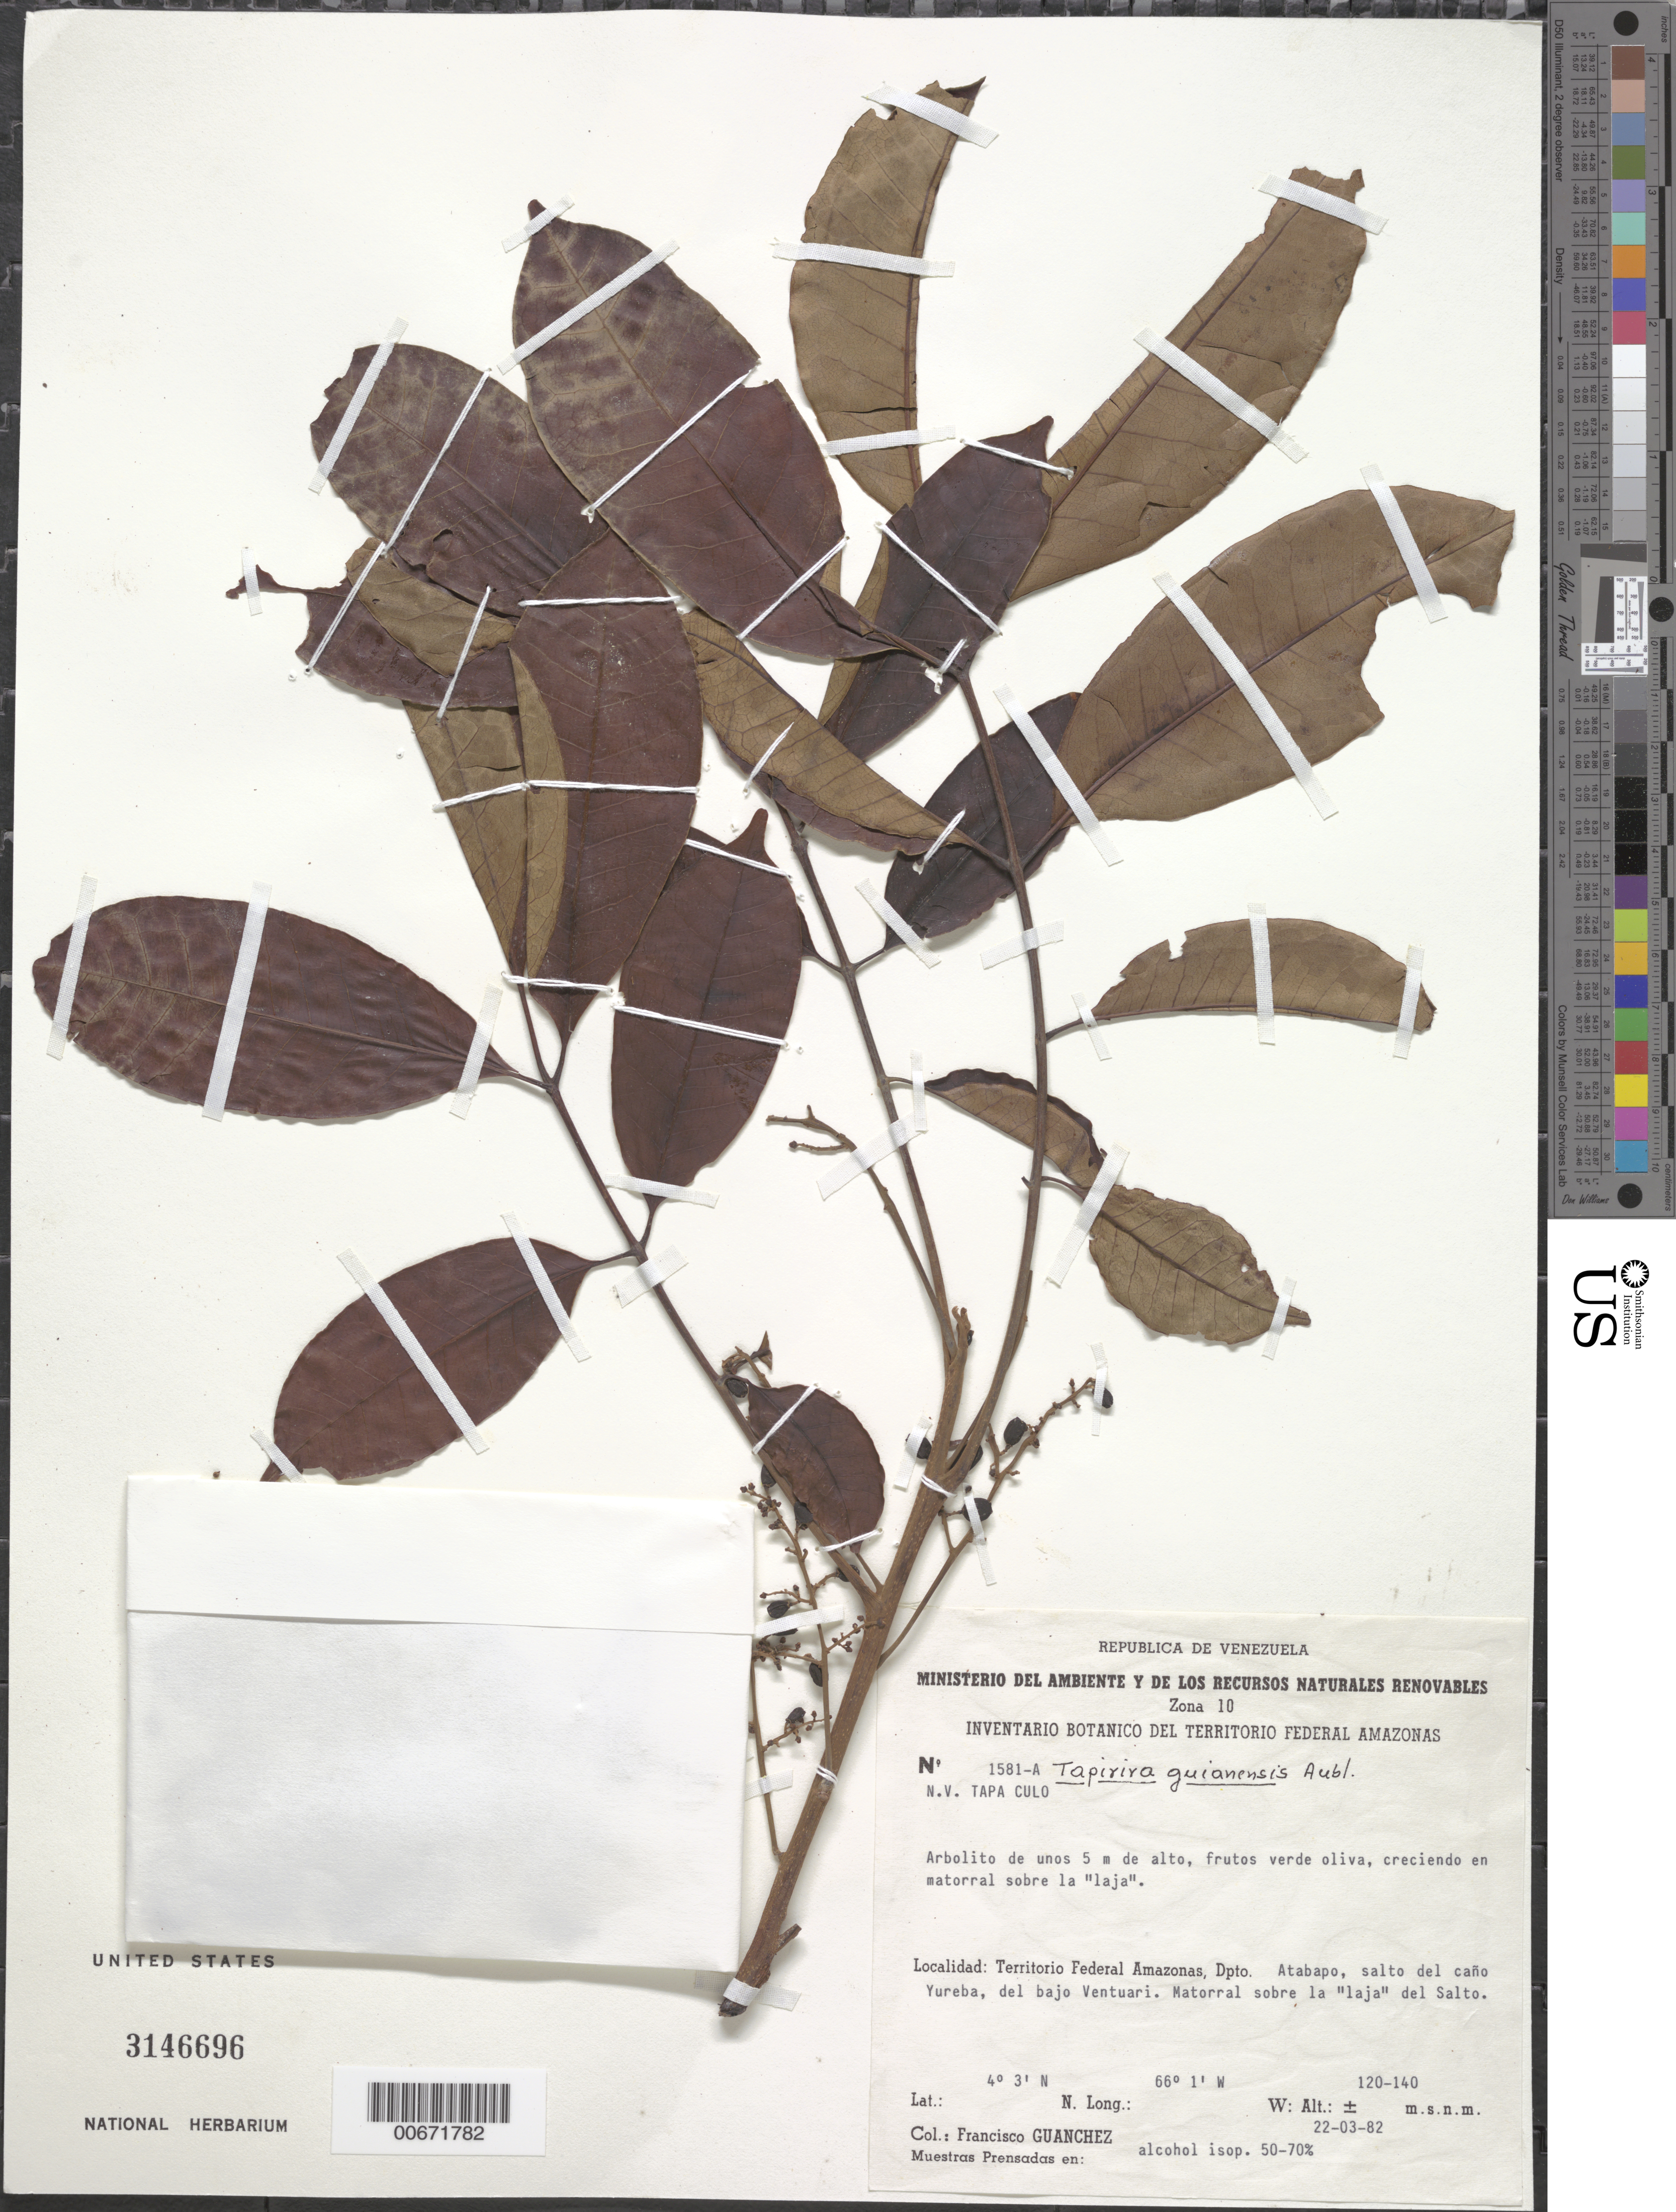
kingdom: Plantae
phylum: Tracheophyta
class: Magnoliopsida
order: Sapindales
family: Anacardiaceae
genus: Tapirira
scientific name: Tapirira guianensis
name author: Aubl.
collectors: F. Guánchez M.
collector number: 1581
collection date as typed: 22-Mar-82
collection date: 1982-03-22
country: Venezuela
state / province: Amazonas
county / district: Atabapo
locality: Yureba, spring of channel, flowing into "bajo" Ventuari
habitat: Thicket above the Salto flagstone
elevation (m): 120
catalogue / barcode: US 3146696